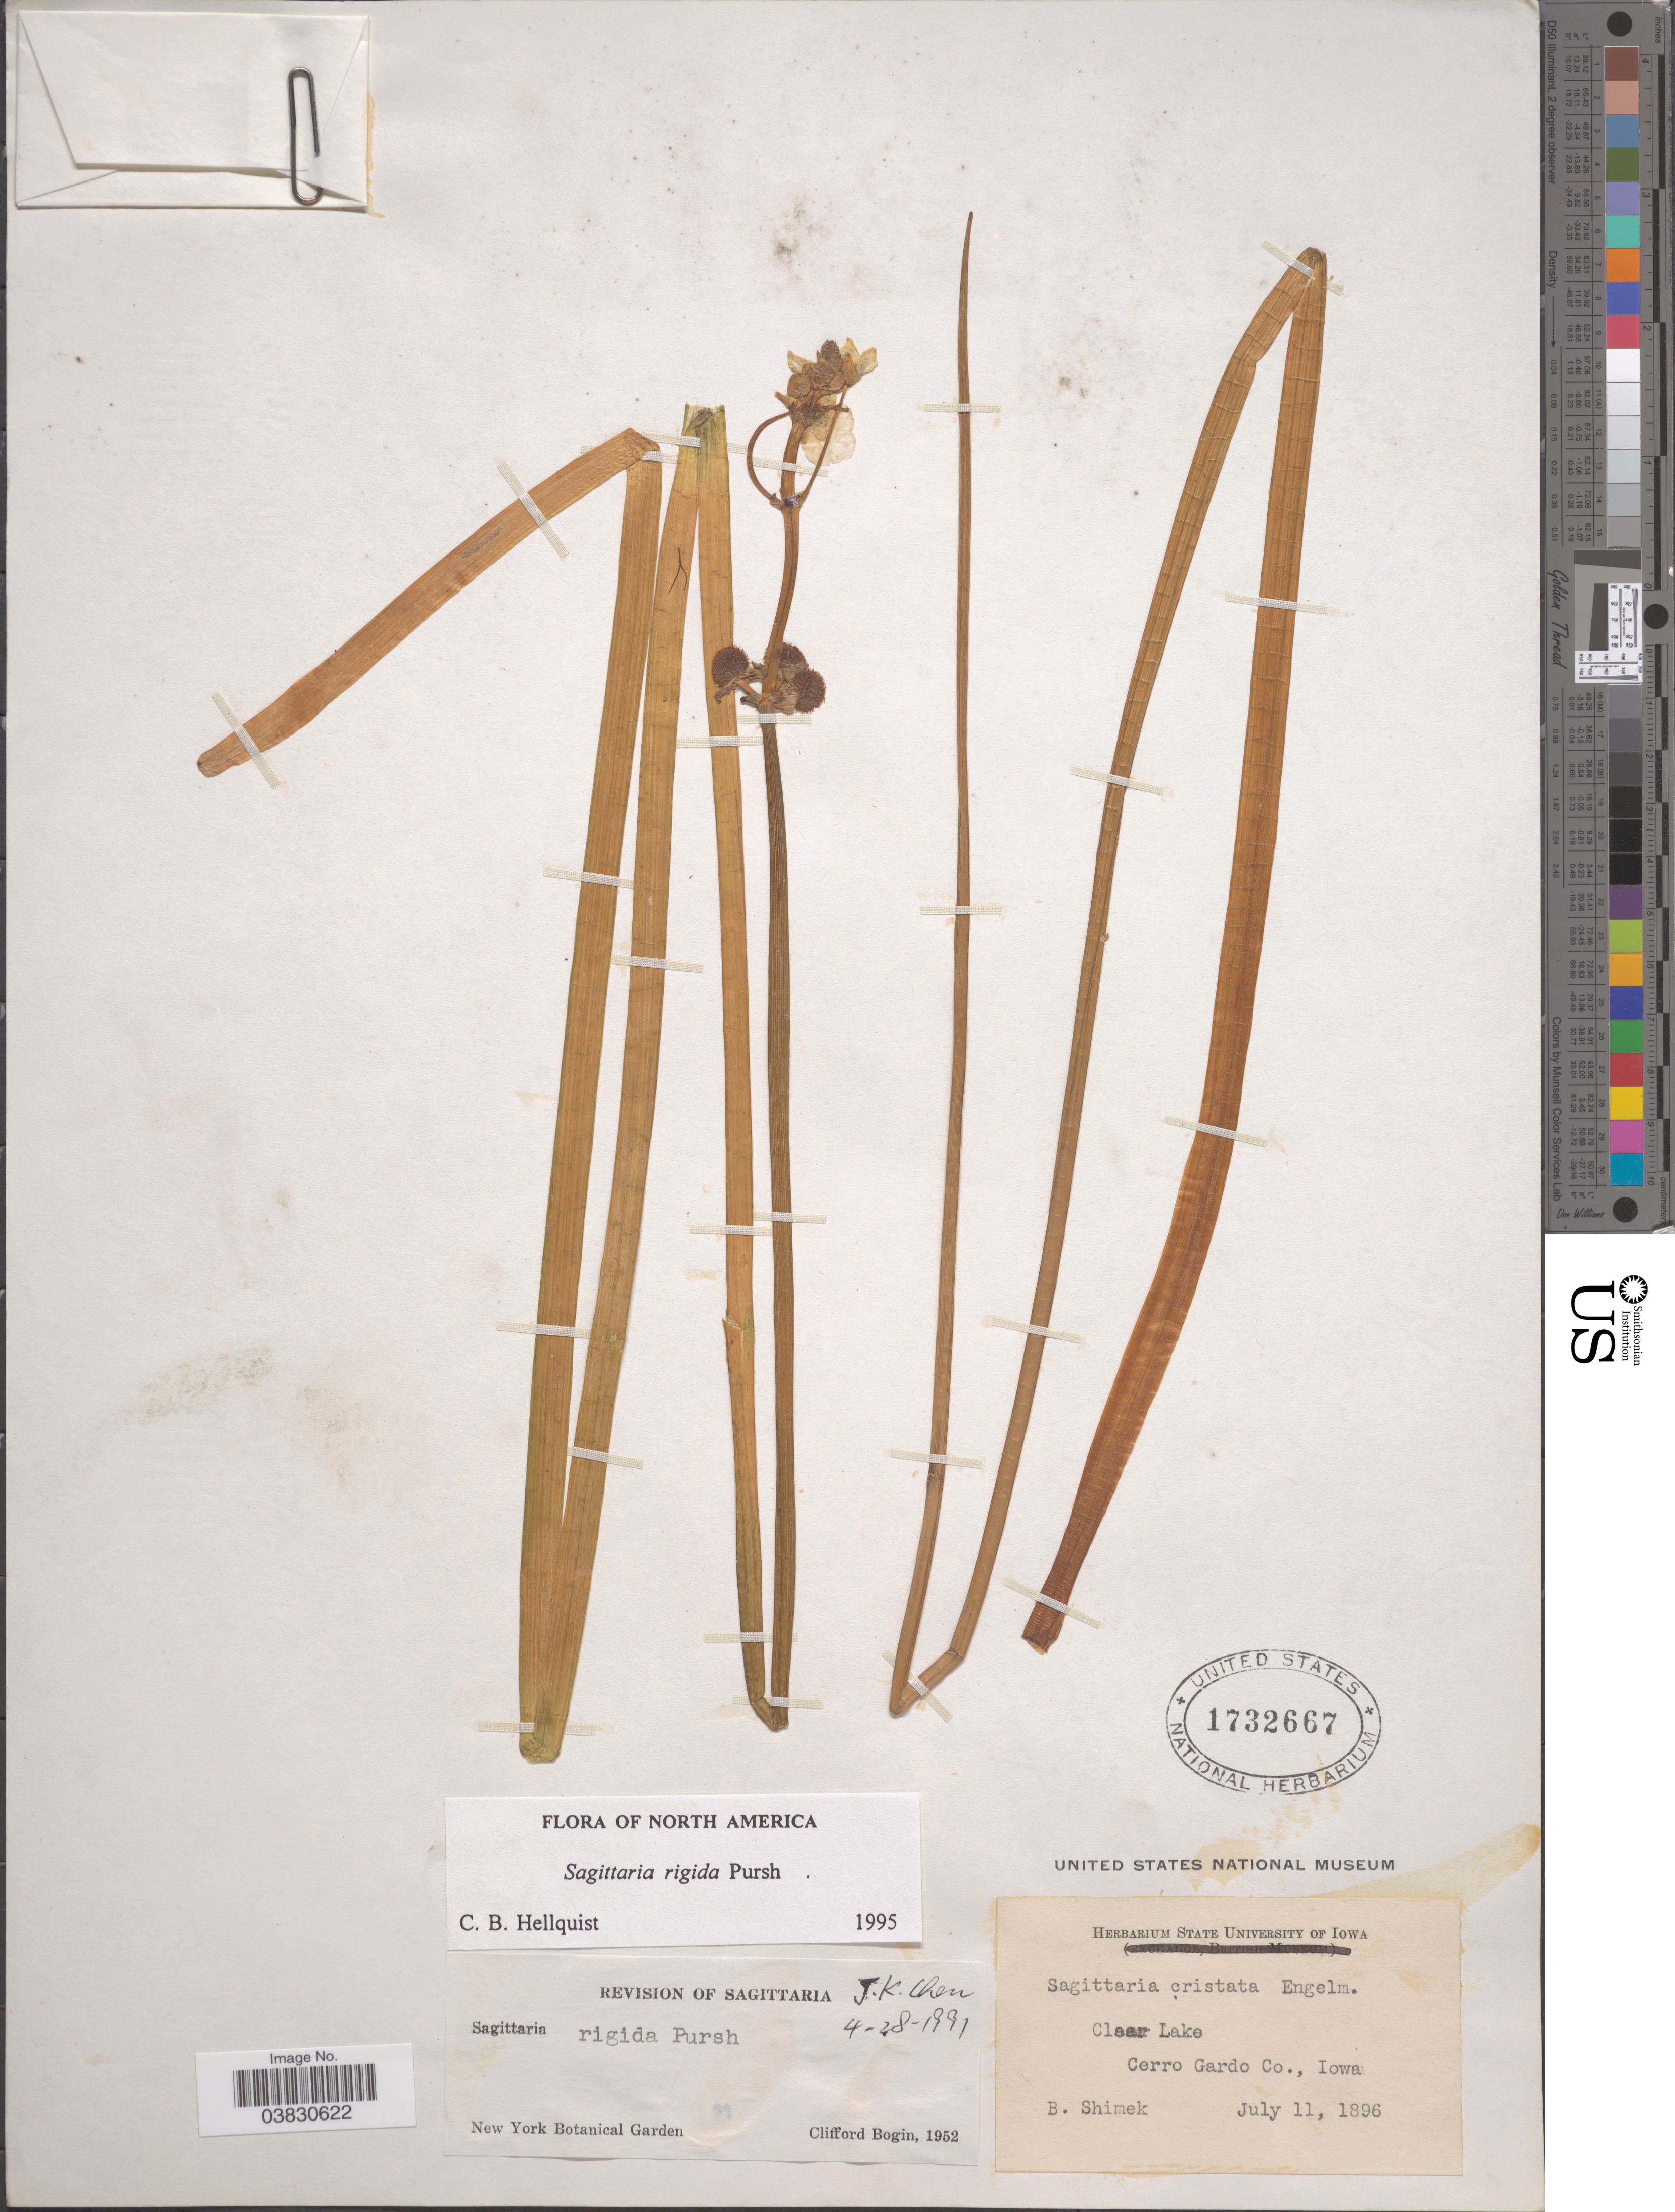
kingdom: Plantae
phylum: Tracheophyta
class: Liliopsida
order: Alismatales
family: Alismataceae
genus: Sagittaria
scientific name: Sagittaria rigida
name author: Pursh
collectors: B. Shimek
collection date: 1896-07-11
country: United States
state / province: Iowa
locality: Clear Lake, Cerro Gardo Co.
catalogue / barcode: US 1732667